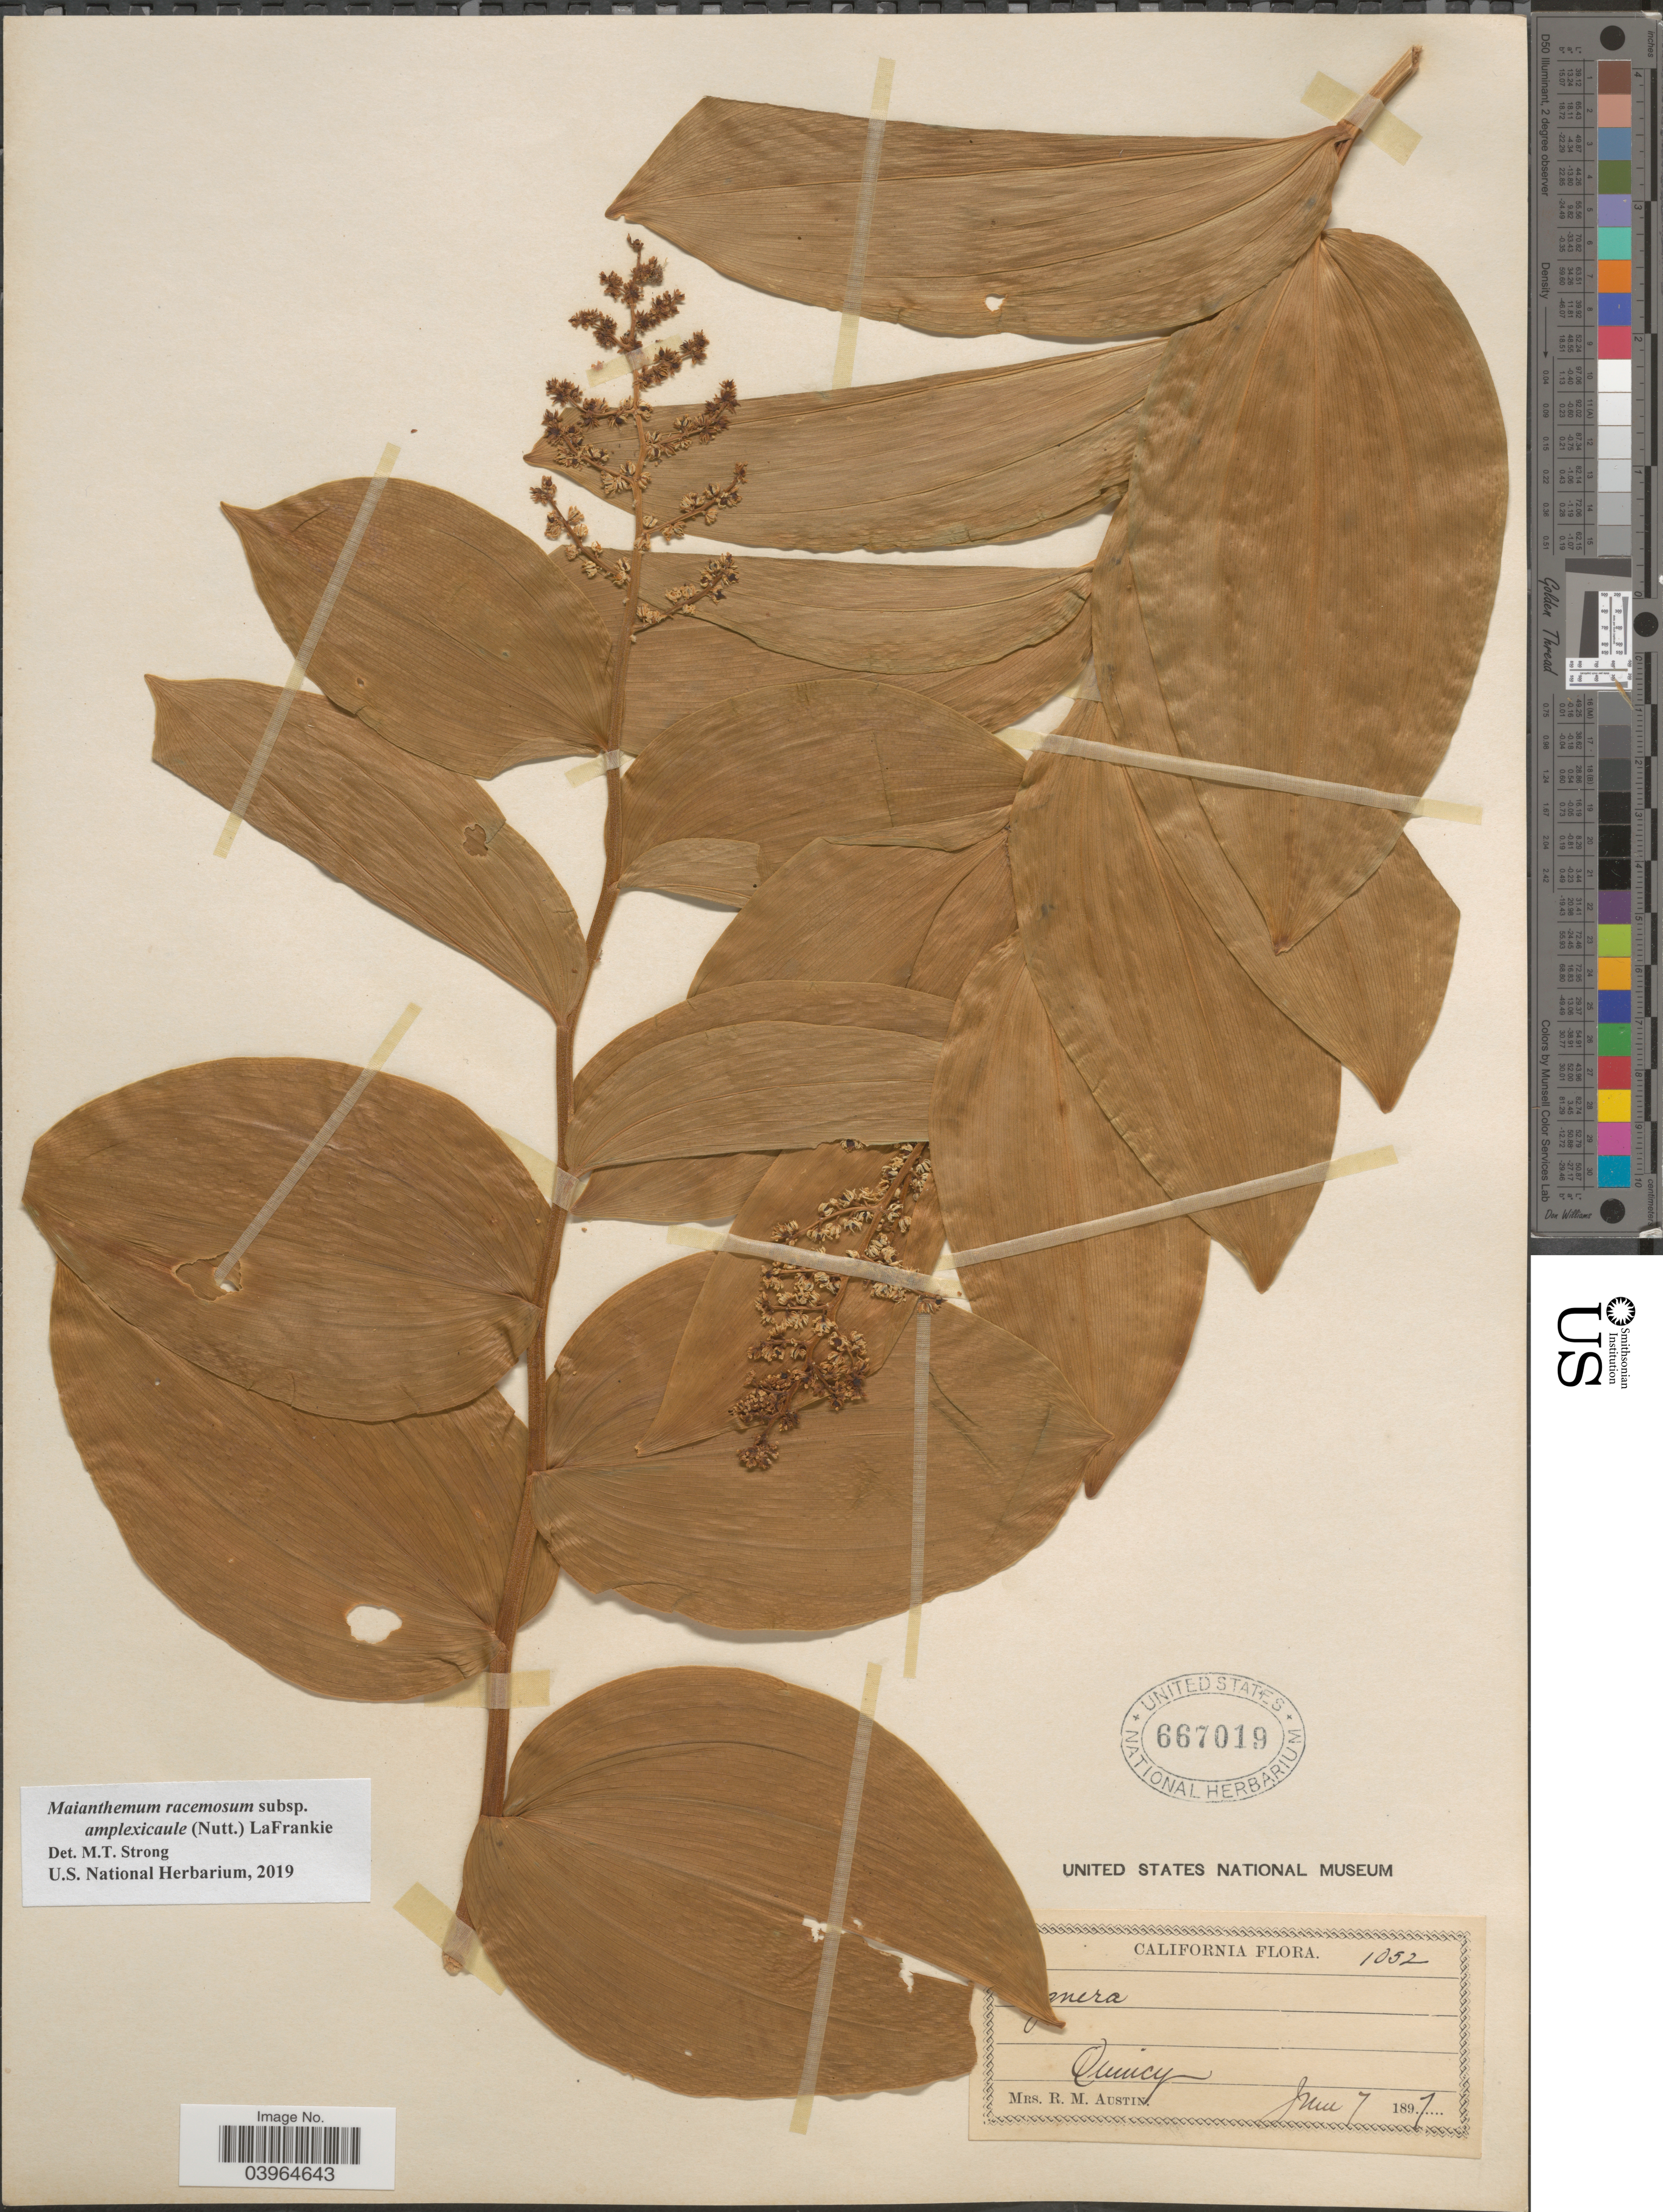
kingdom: Plantae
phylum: Tracheophyta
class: Liliopsida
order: Asparagales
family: Asparagaceae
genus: Maianthemum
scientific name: Maianthemum racemosum subsp. amplexicaule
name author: (Nutt.) LaFrankie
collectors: R. Austin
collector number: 1052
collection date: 1897-06-07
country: United States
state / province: California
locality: Quincy.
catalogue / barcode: US 667019